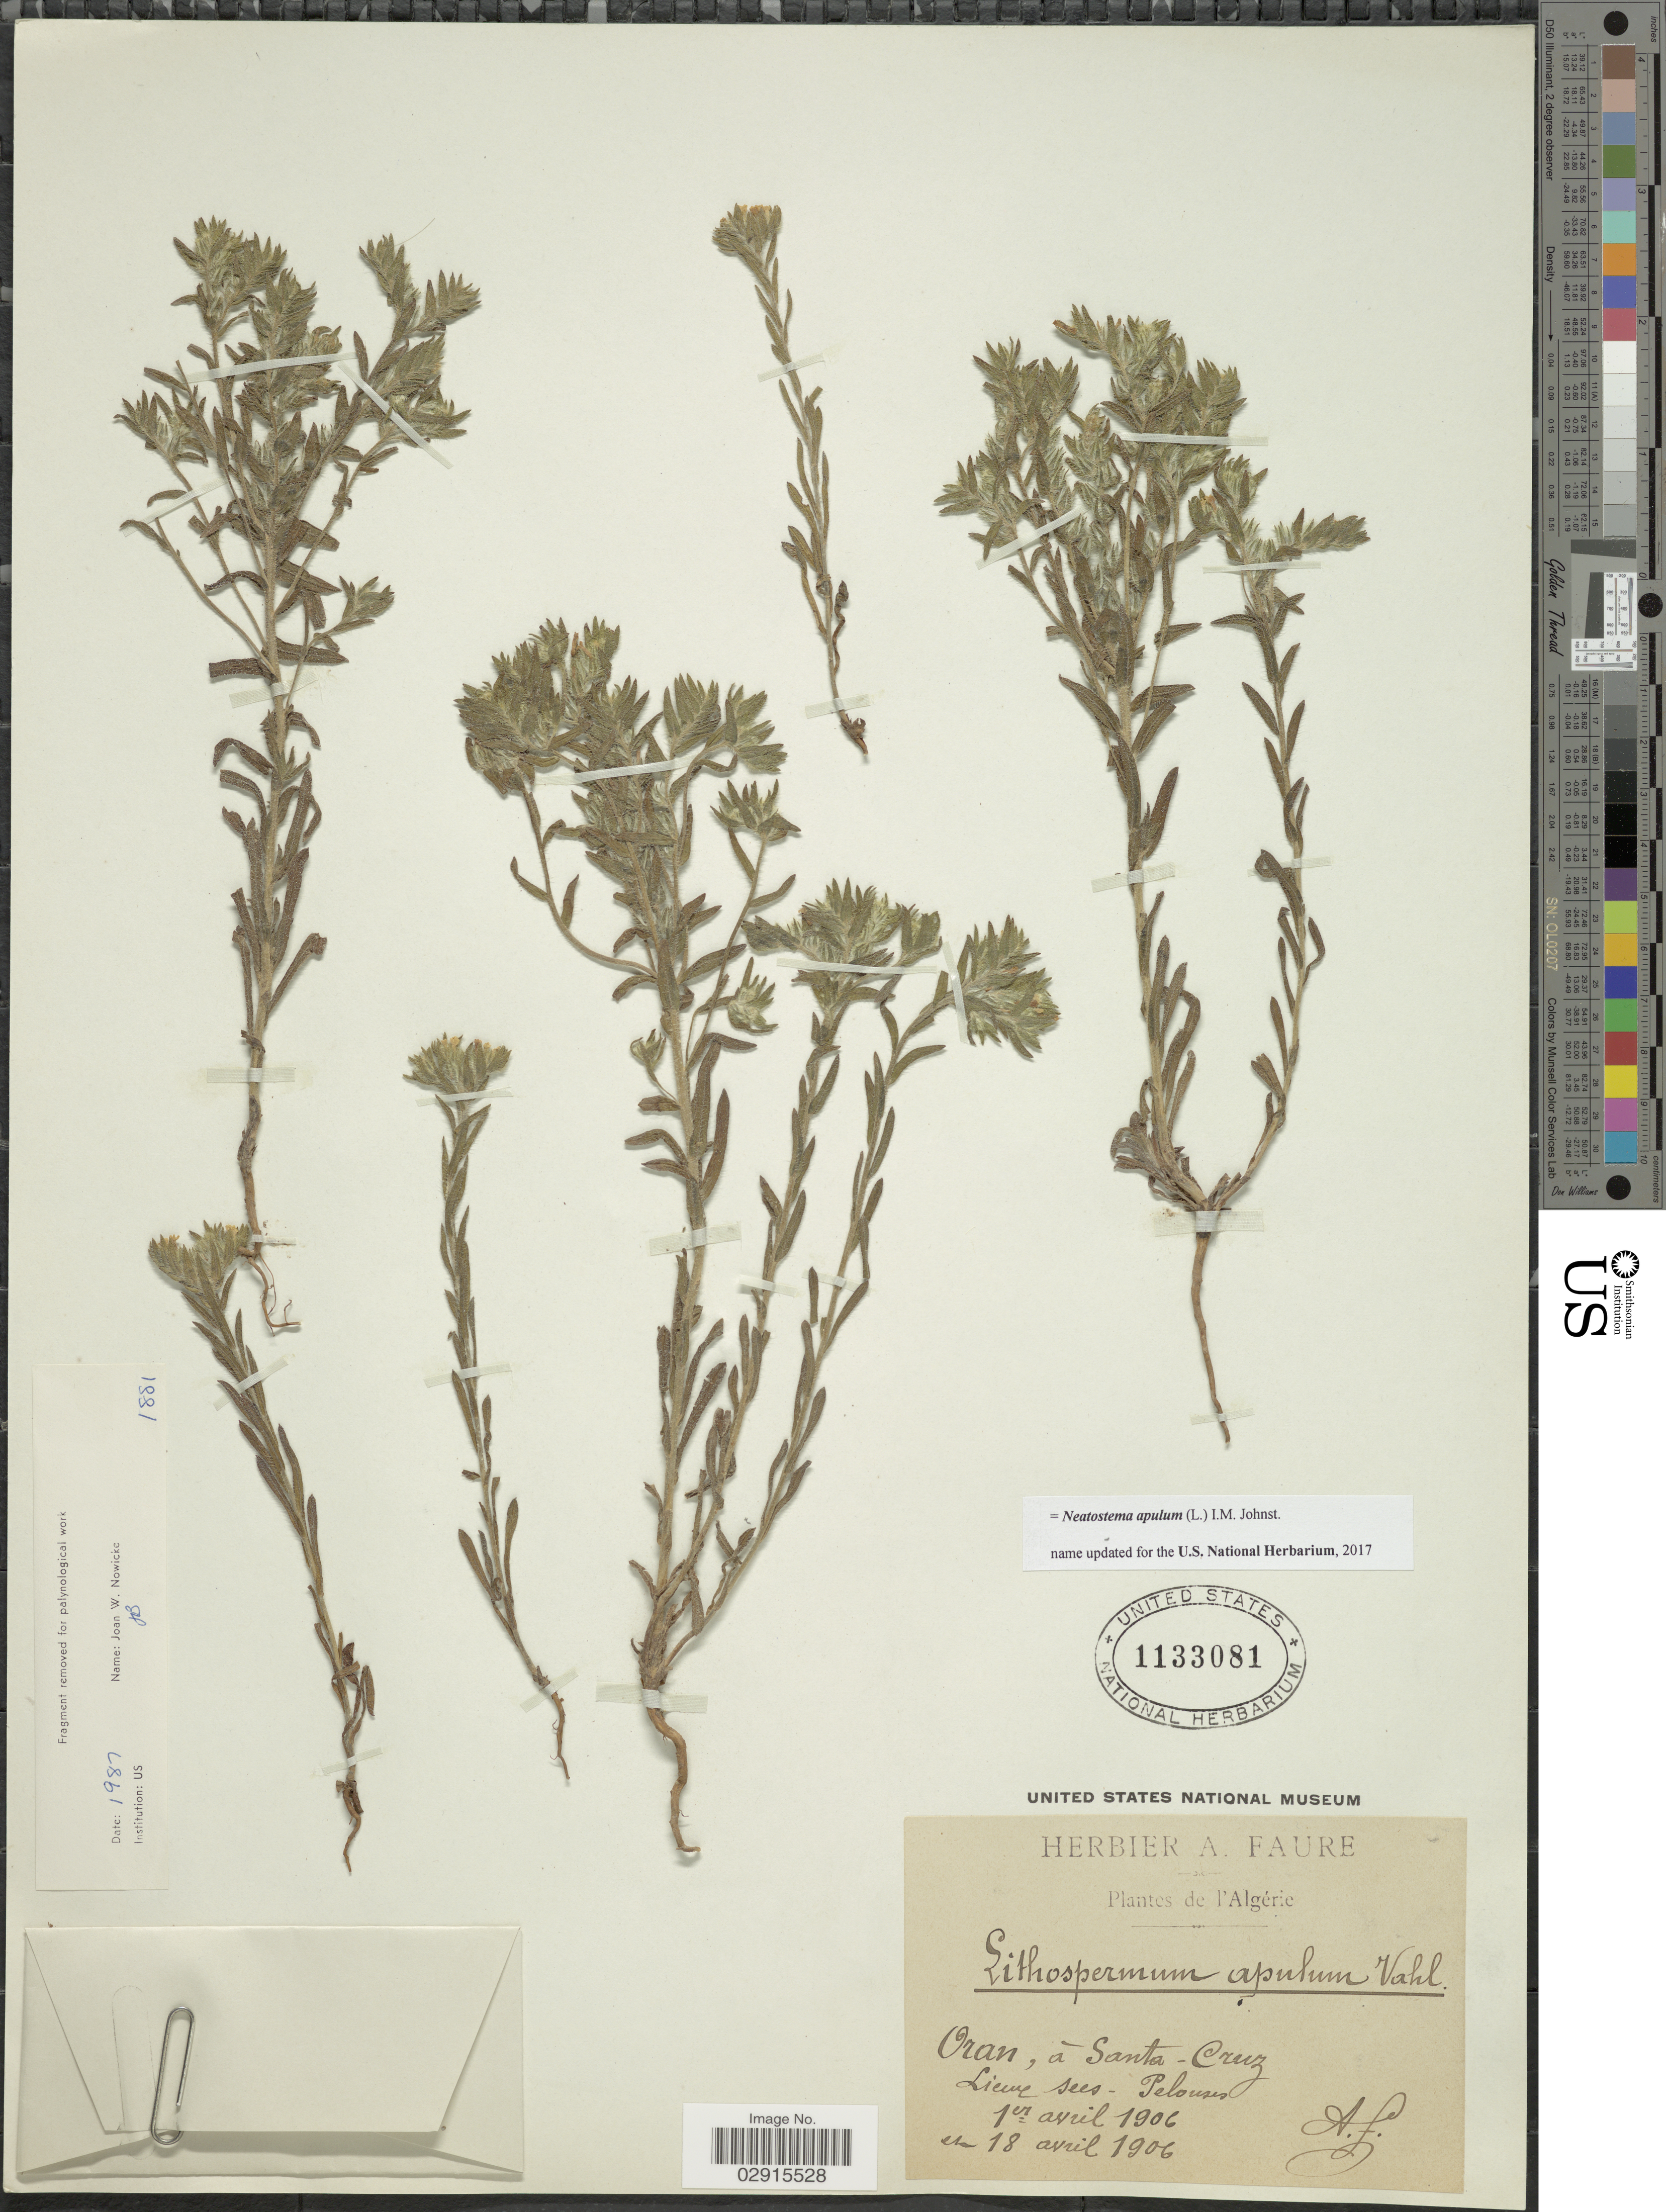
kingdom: Plantae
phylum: Tracheophyta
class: Magnoliopsida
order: Boraginales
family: Boraginaceae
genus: Neatostema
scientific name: Neatostema apulum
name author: (L.) I.M. Johnst.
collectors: A. Faure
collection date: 1906-04-01/1906-04-18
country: Algeria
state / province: Oran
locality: L'Algérie, á Santa Cruz.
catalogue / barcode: US 1133081